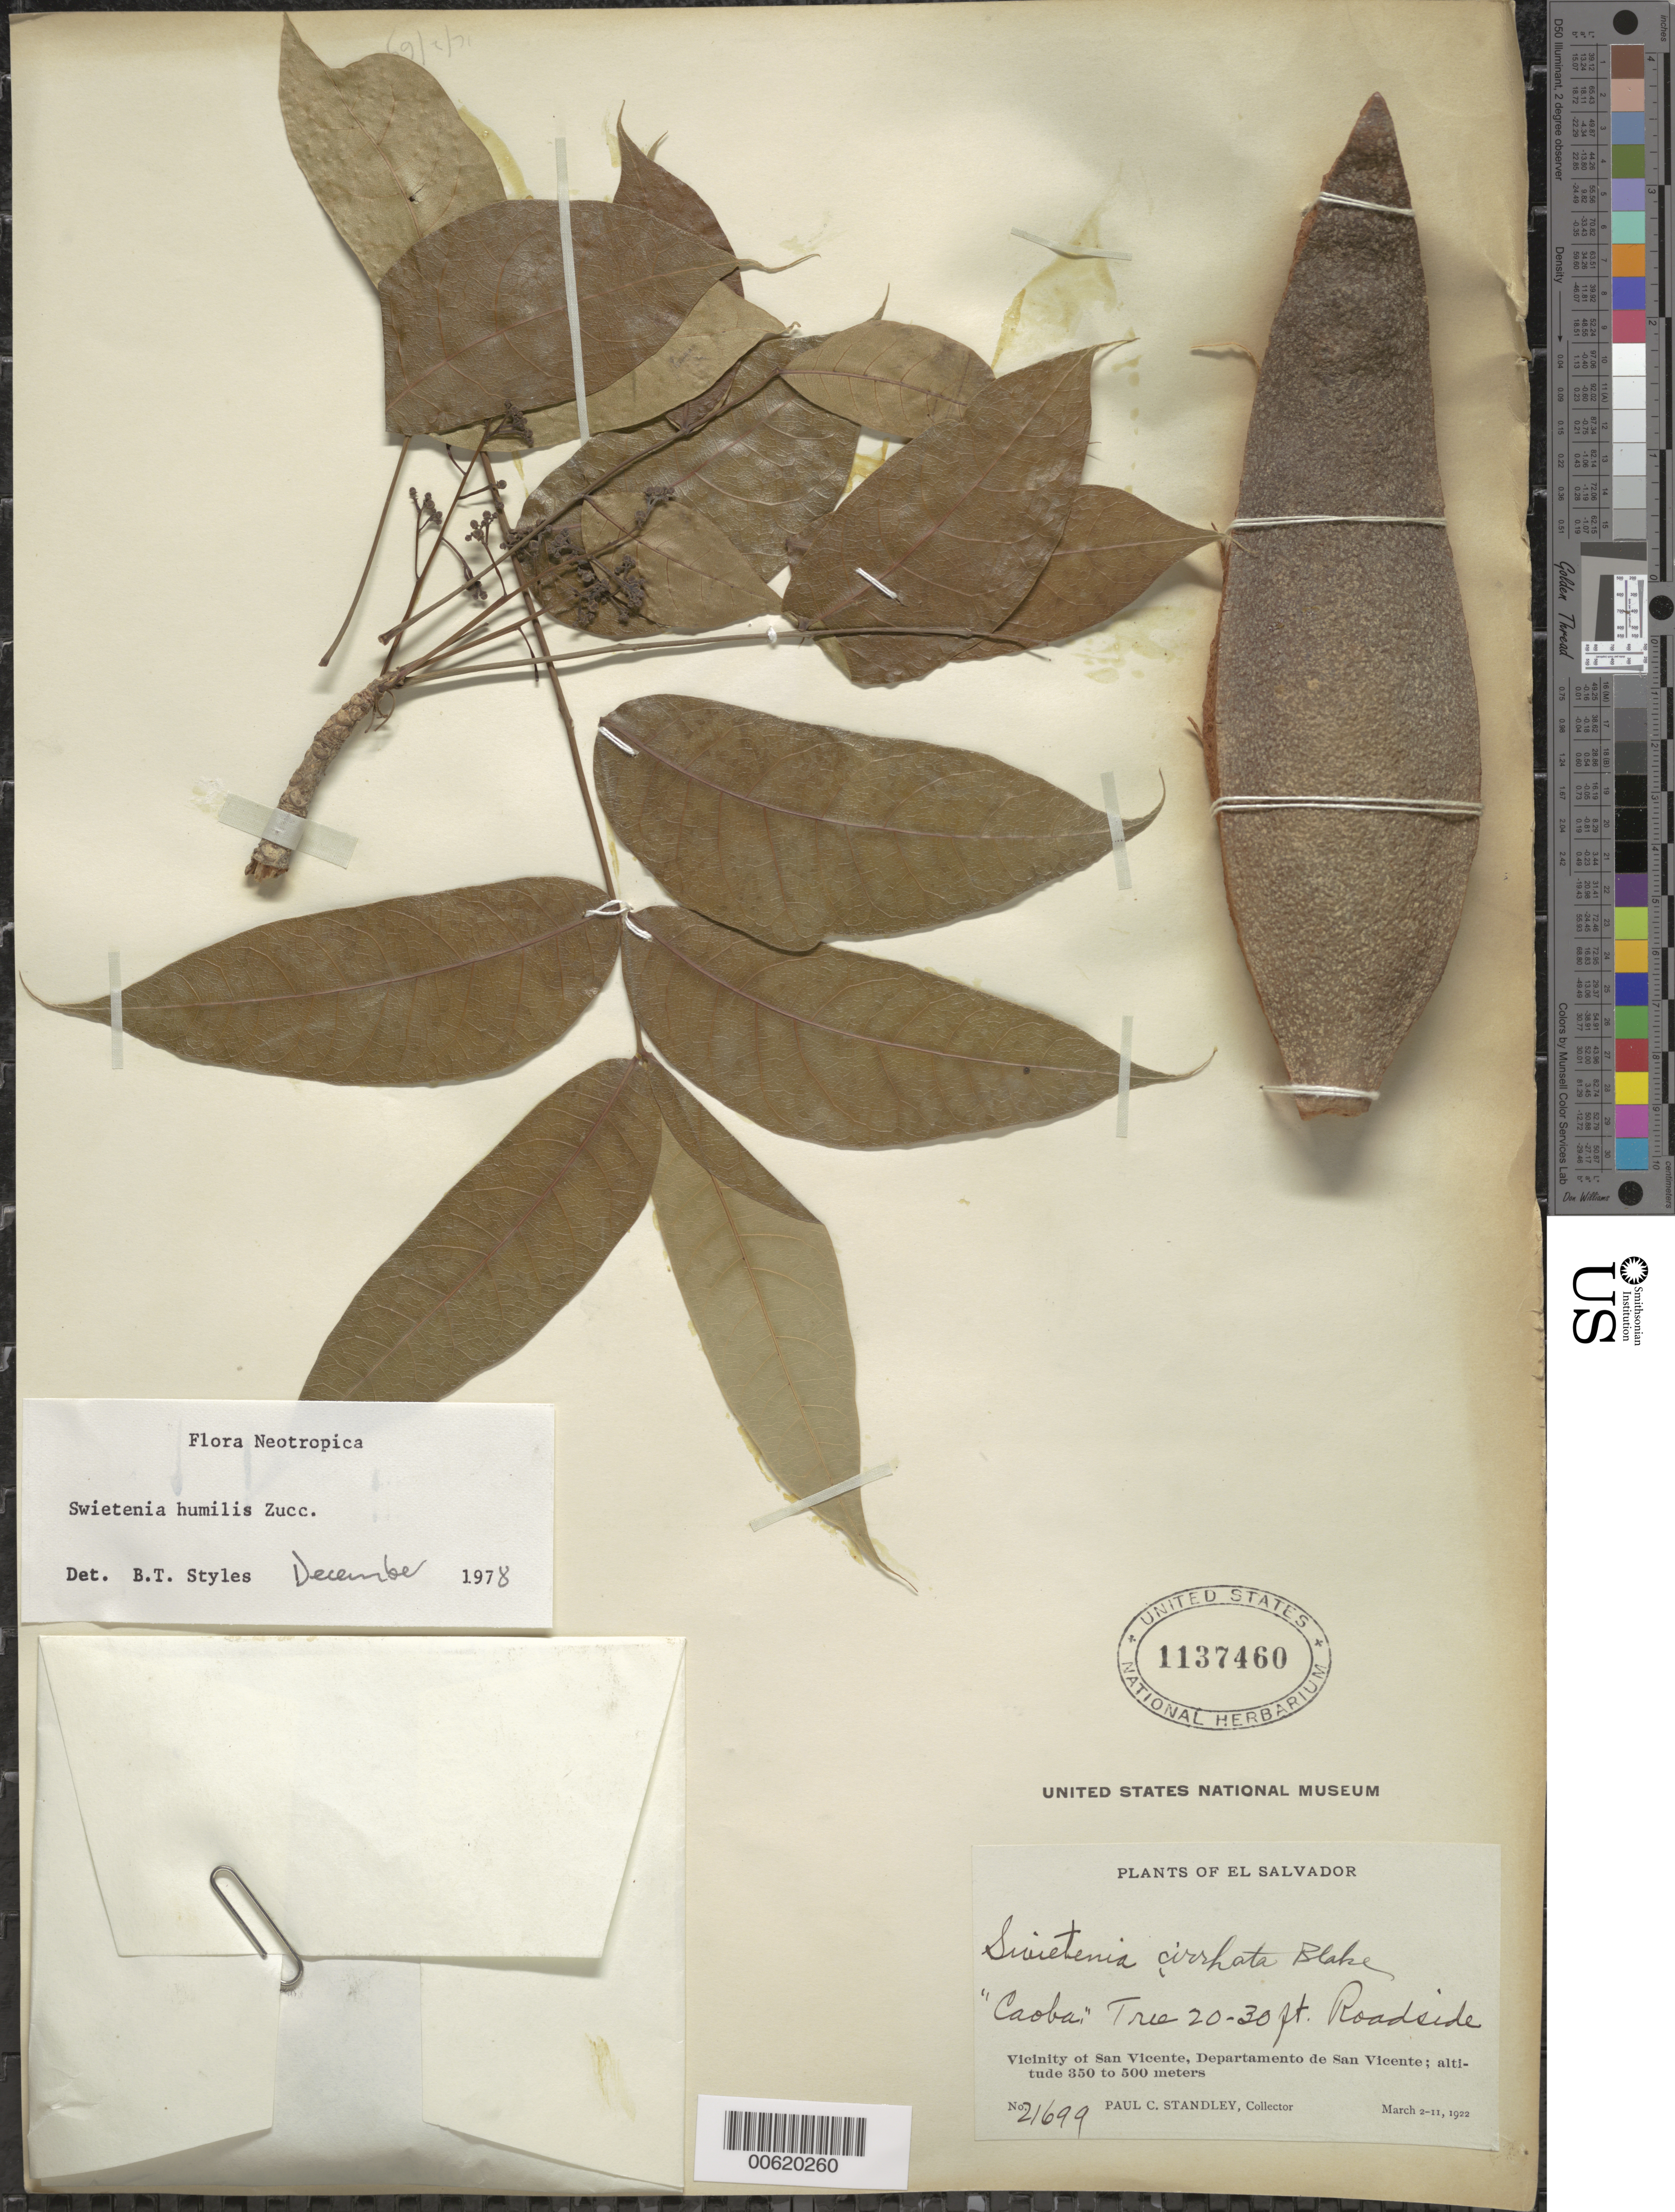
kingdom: Plantae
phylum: Tracheophyta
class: Magnoliopsida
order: Sapindales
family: Meliaceae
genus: Swietenia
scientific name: Swietenia humilis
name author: Zucc.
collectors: P. C. Standley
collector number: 21699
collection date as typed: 02 Mar 1922 to 11 Mar 1922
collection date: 1922-03-02/1922-03-11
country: El Salvador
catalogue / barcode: US 1137460